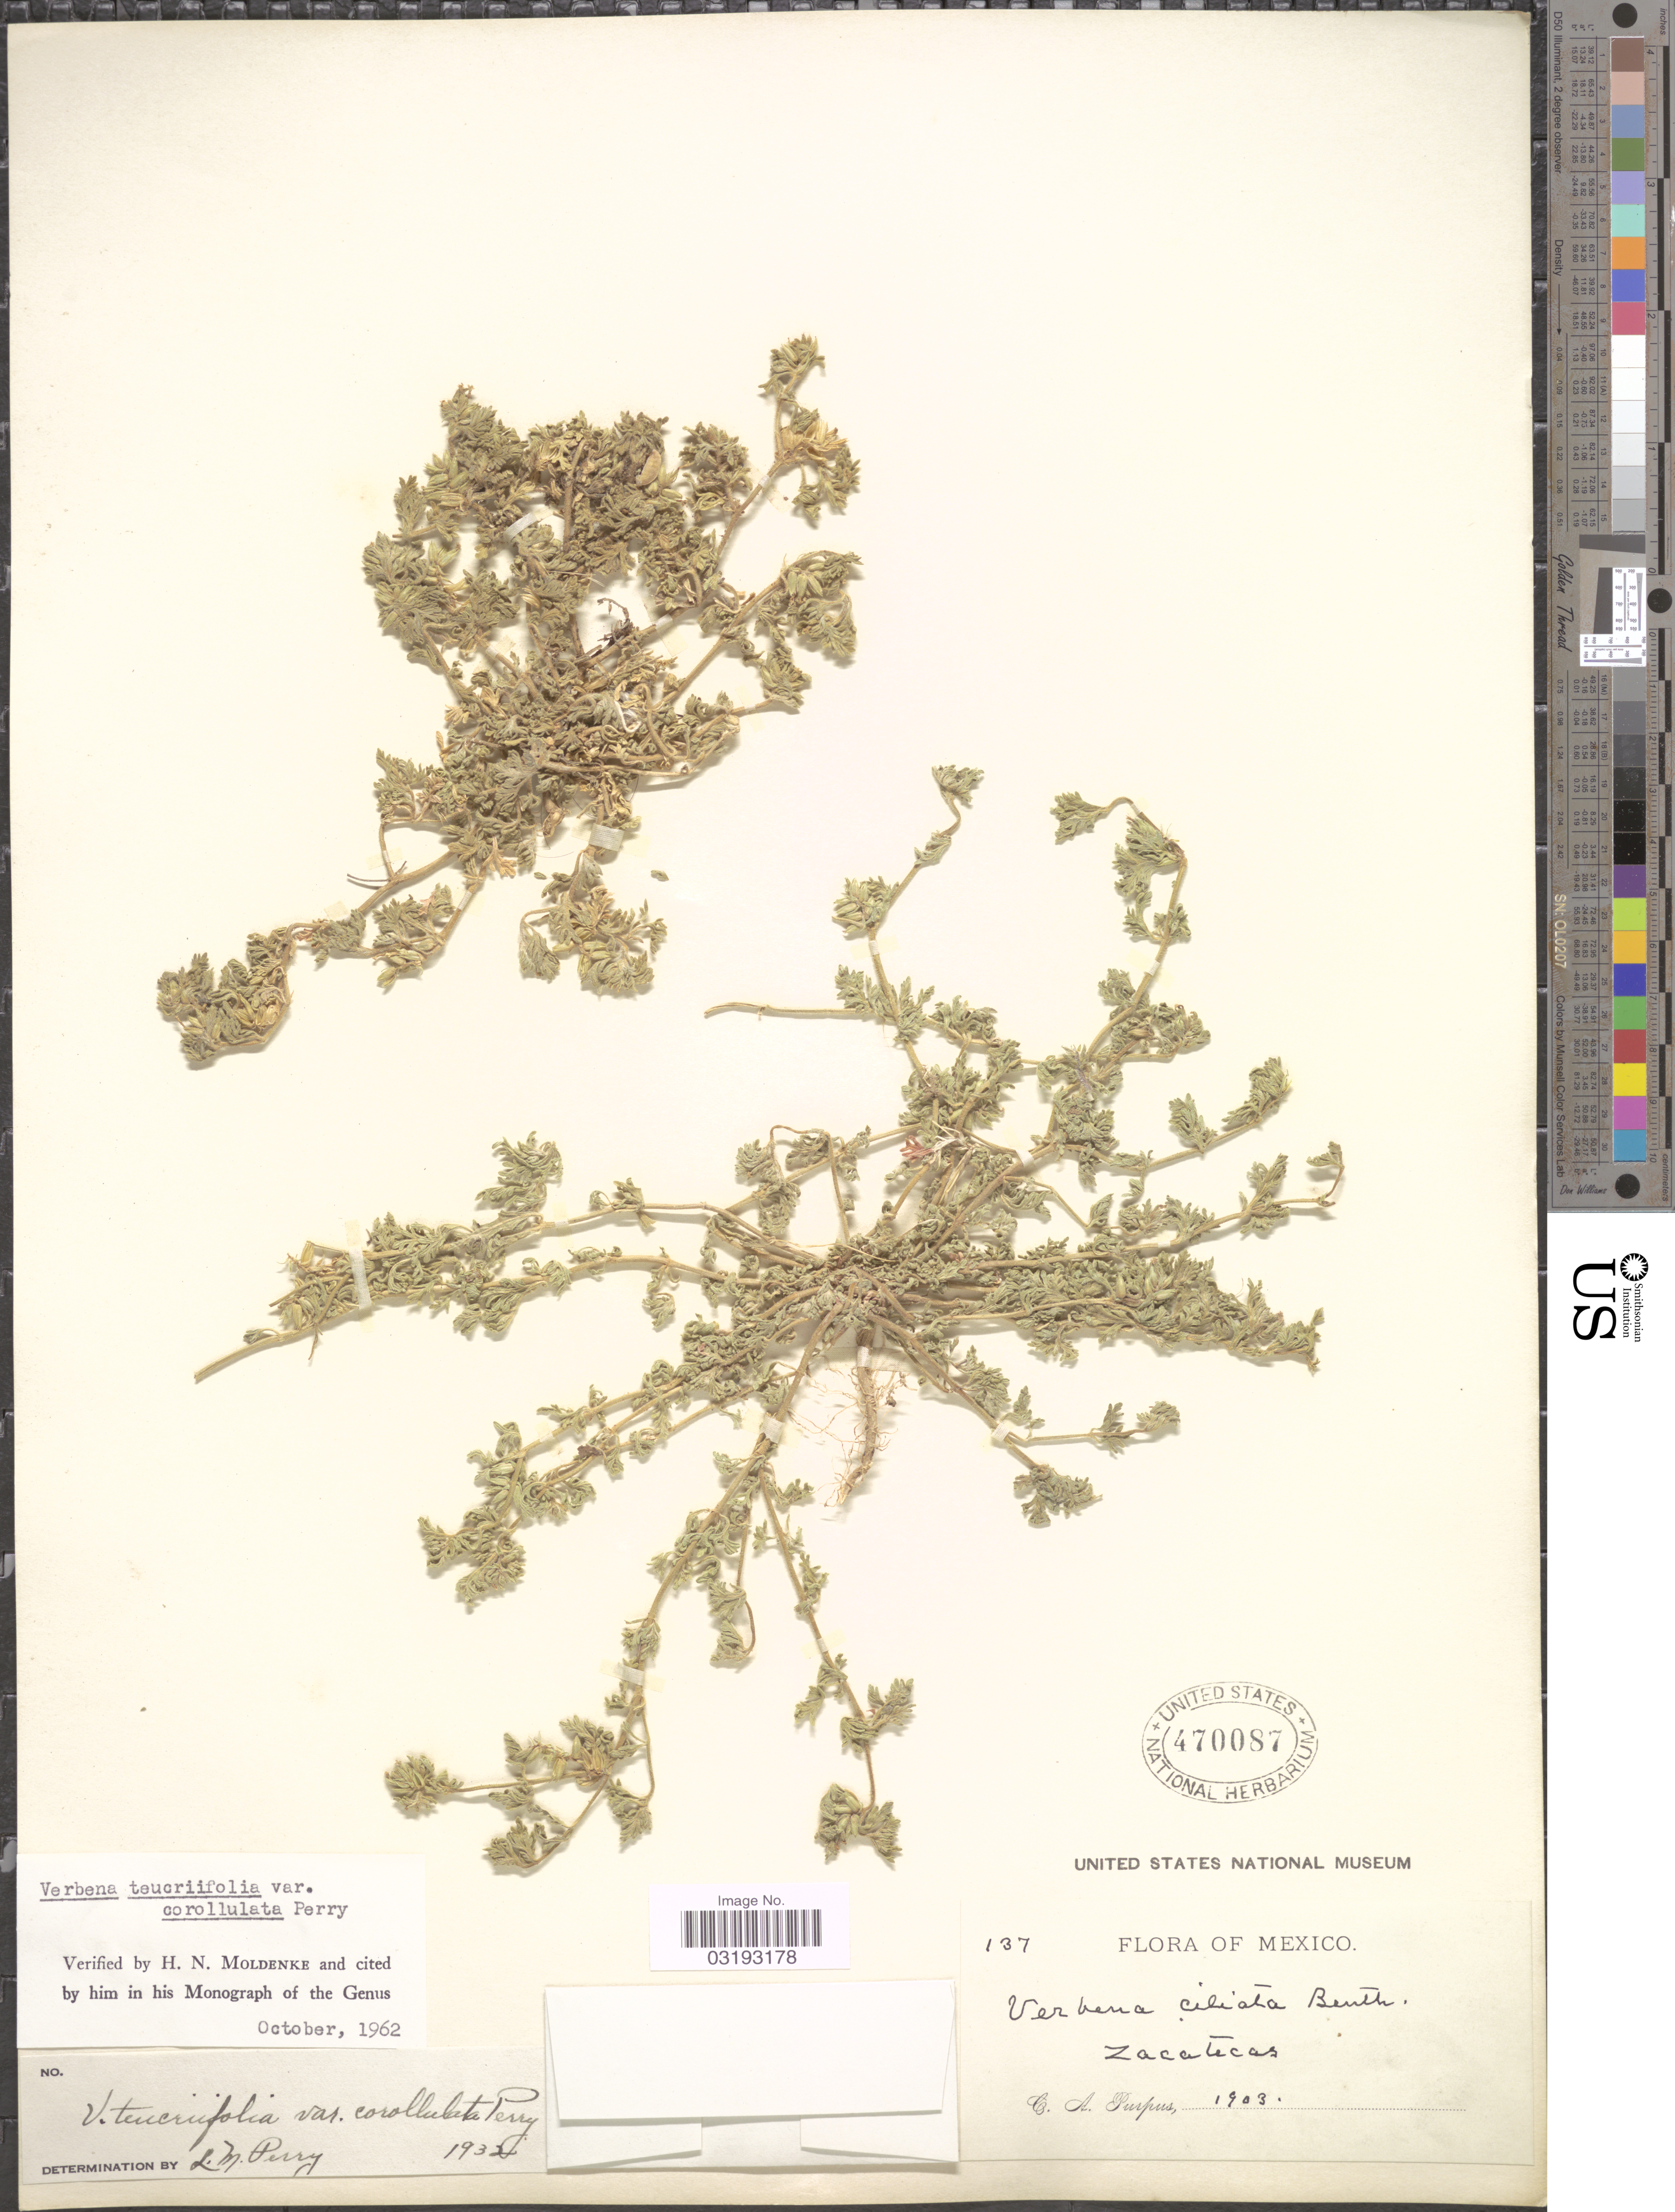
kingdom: Plantae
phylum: Tracheophyta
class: Magnoliopsida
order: Lamiales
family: Verbenaceae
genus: Verbena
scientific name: Verbena teucriifolia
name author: M. Martens & Galeotti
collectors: C. A. Purpus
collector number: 137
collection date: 1903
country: Mexico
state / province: Zacatecas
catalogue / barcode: US 470087